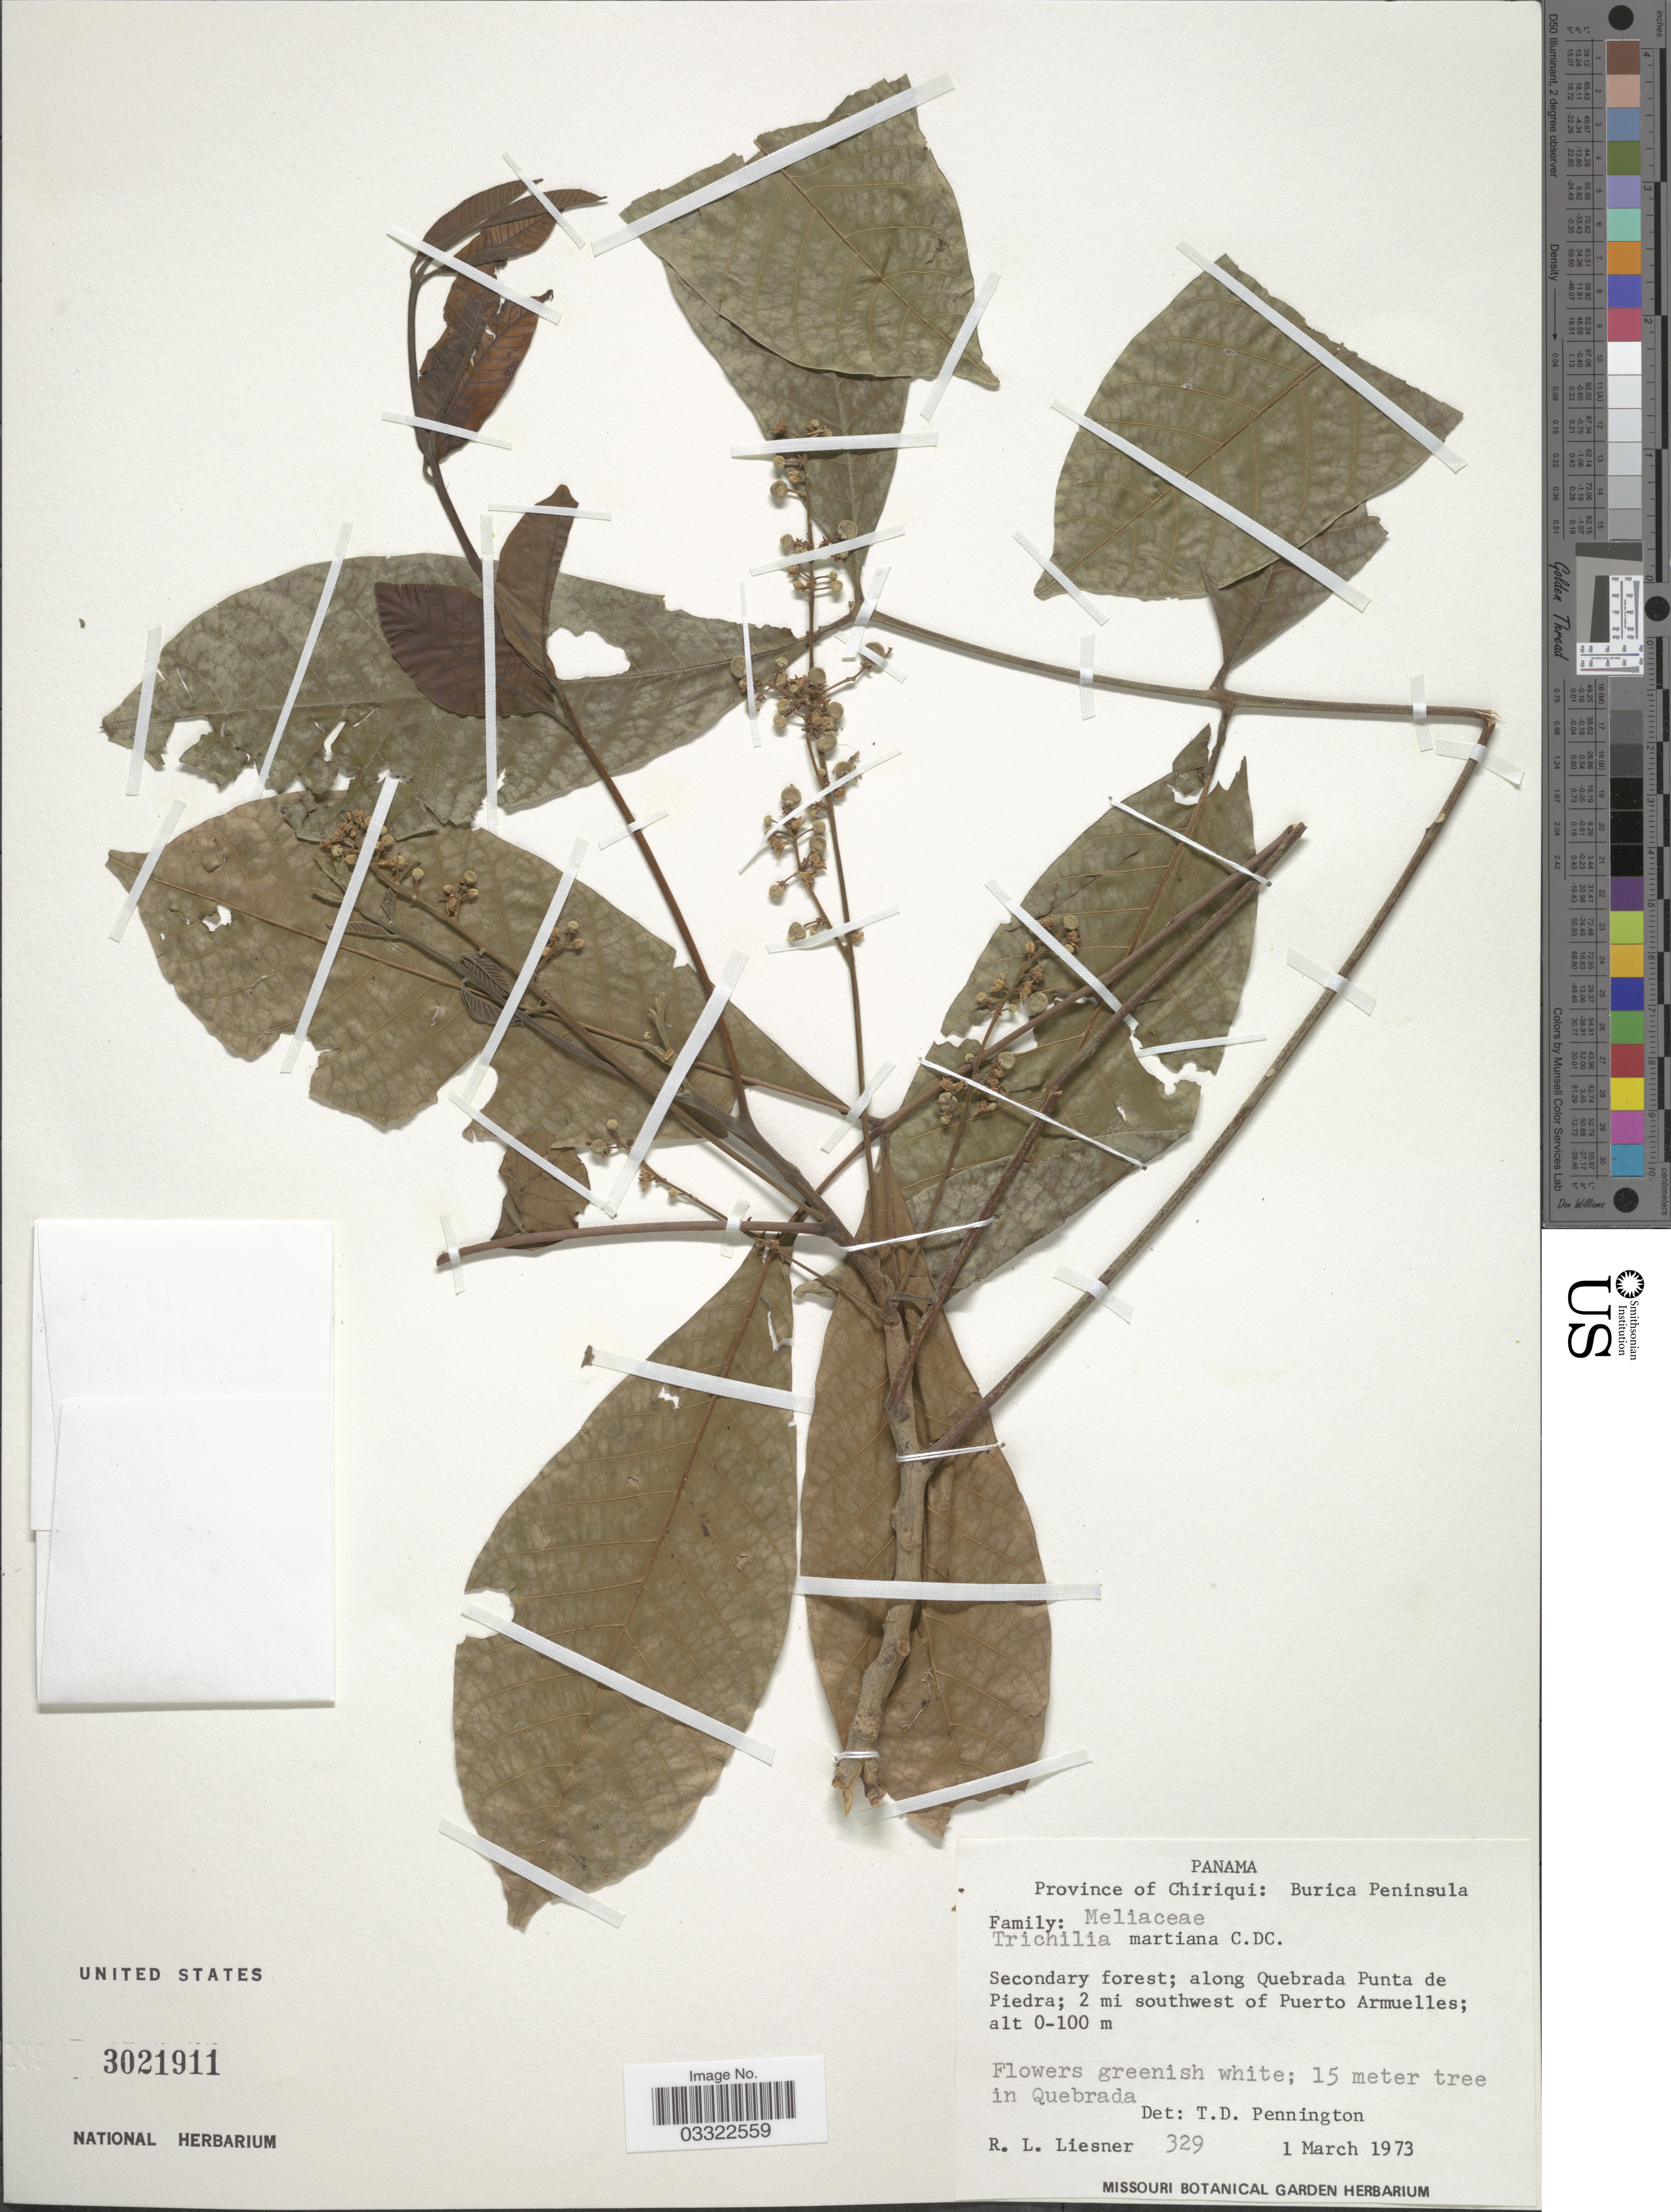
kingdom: Plantae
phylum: Tracheophyta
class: Magnoliopsida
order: Sapindales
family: Meliaceae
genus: Trichilia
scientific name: Trichilia martiana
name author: C. DC.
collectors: R. L. Liesner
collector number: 329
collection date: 1973-03-01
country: Panama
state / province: Chiriqui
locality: Burica Peninsula. Secondary forest; along Quebrada Punta de Piedra; 2 mi southwest of Puerto Armuelles.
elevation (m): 0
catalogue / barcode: US 3021911